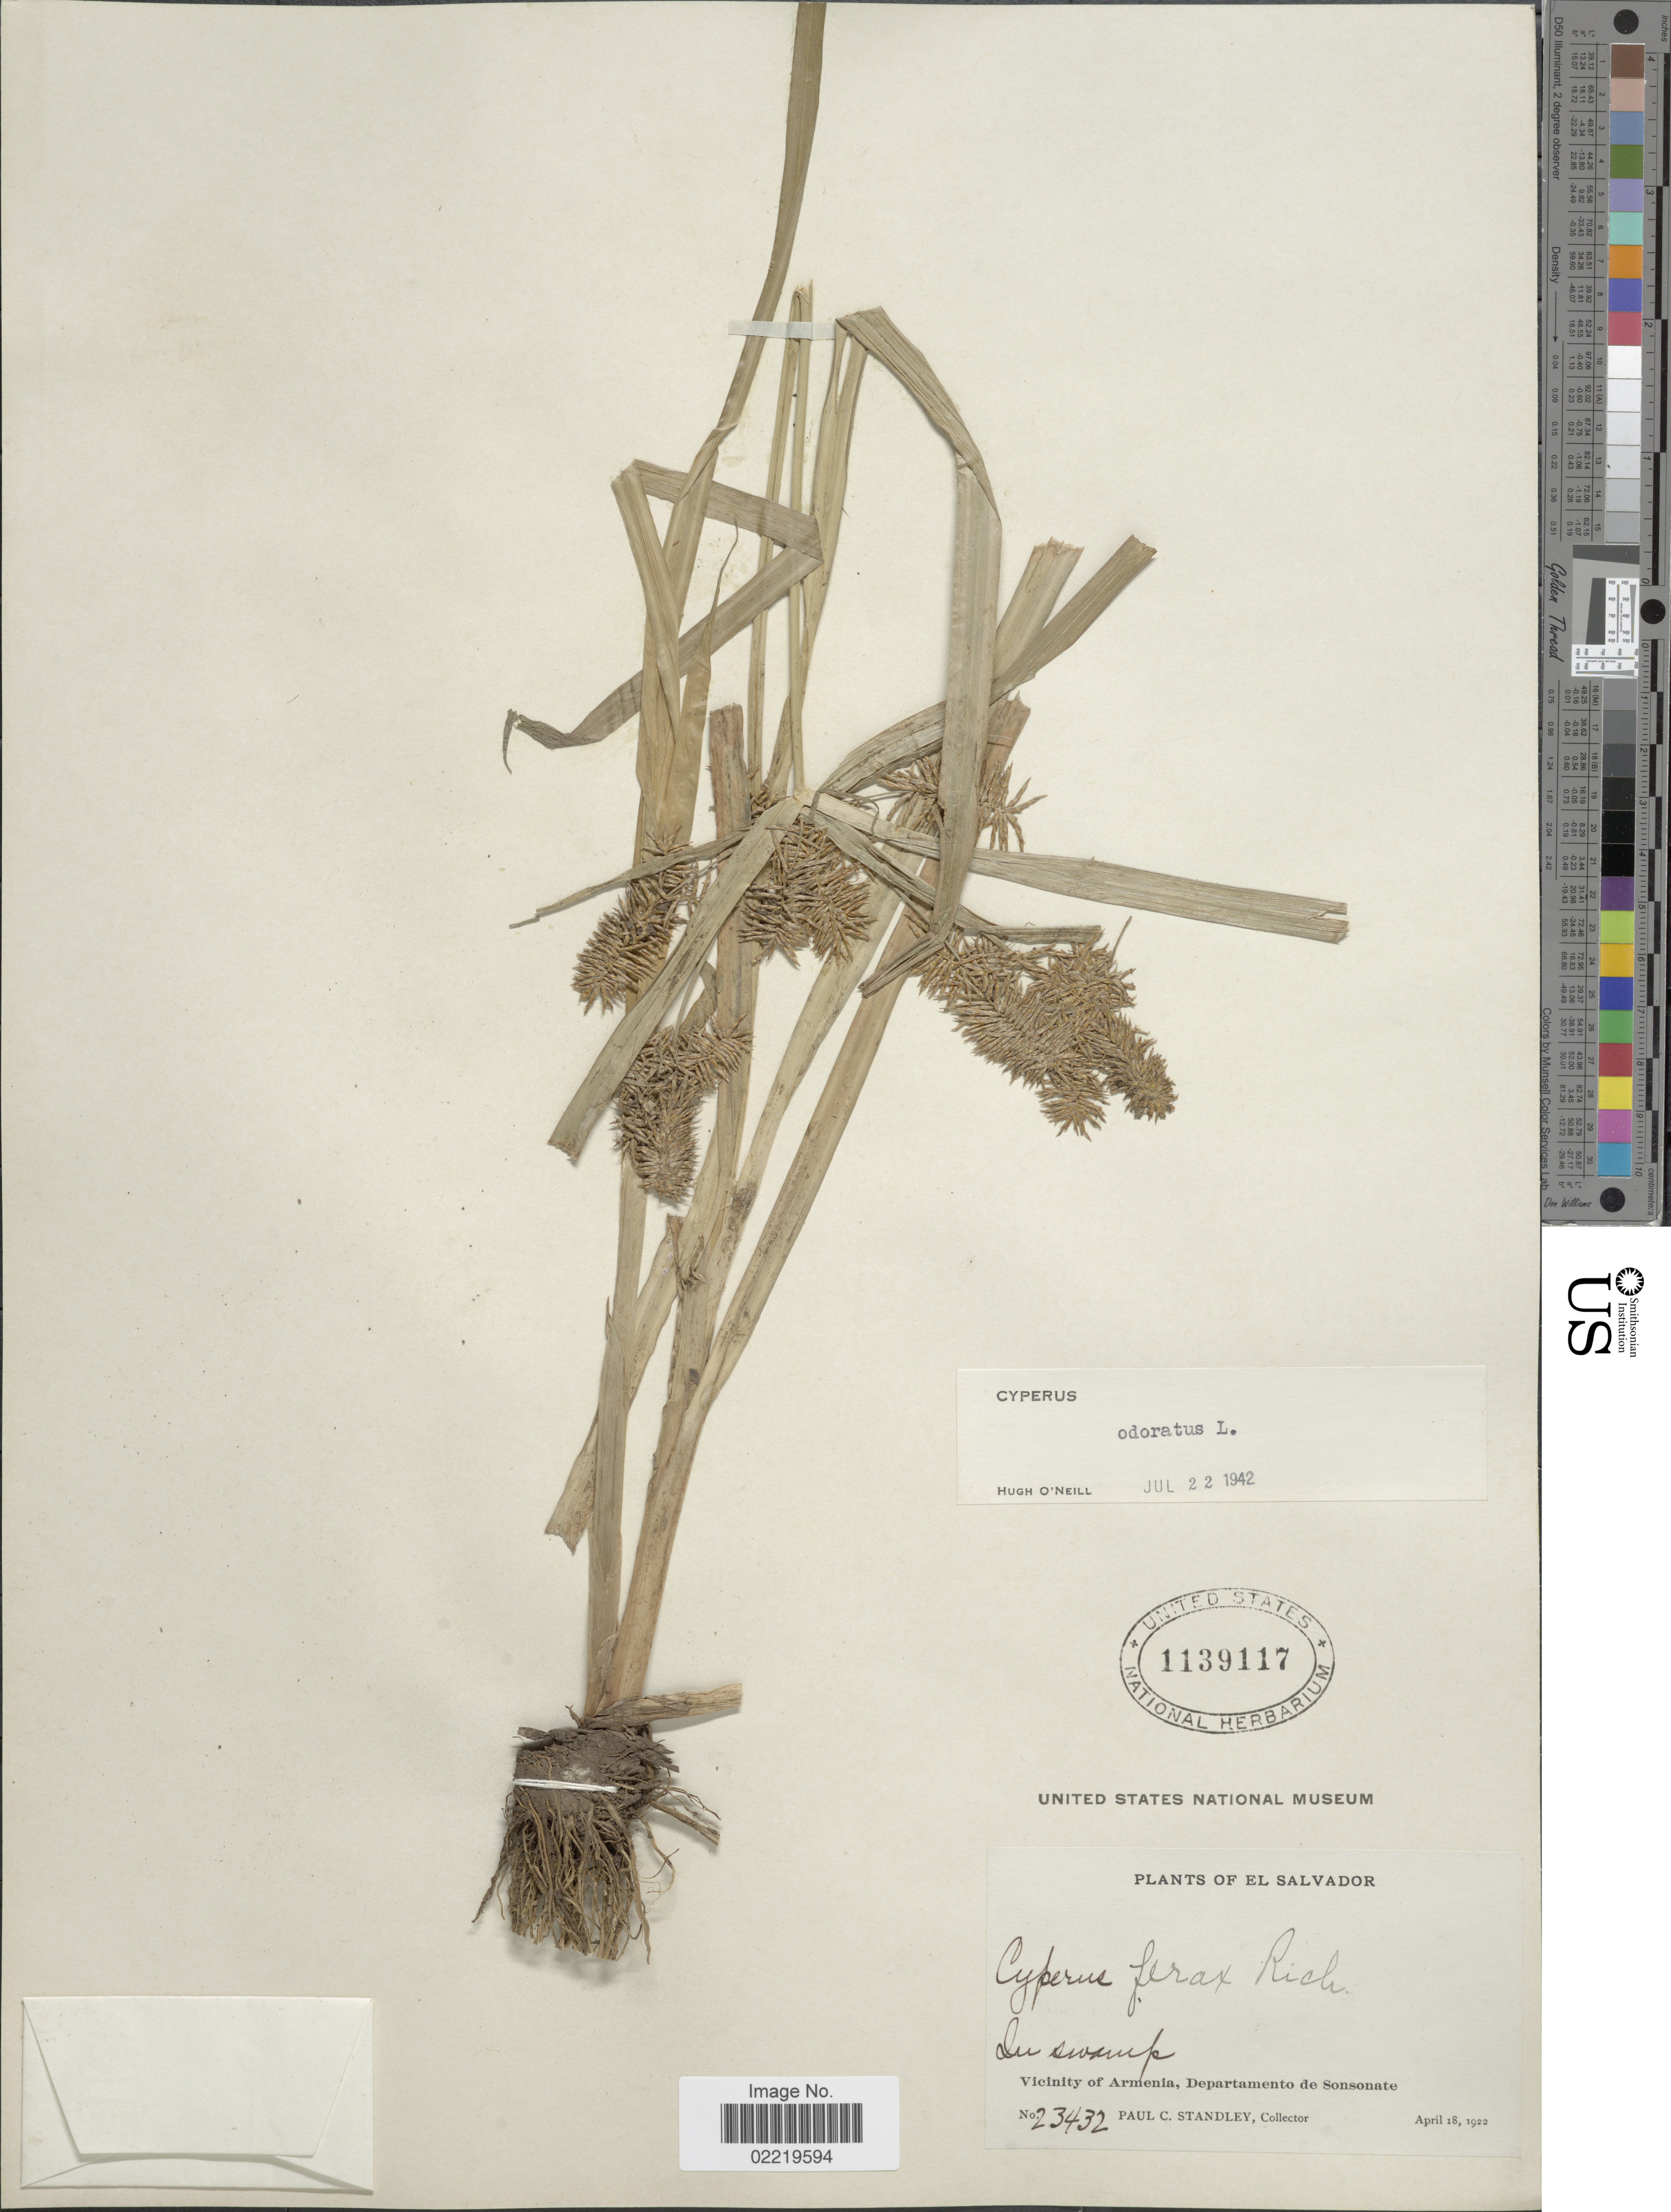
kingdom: Plantae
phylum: Tracheophyta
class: Liliopsida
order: Poales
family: Cyperaceae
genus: Cyperus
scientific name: Cyperus odoratus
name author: L.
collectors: P. C. Standley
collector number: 23432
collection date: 1922-04-18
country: El Salvador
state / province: Sonsonate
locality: In swamp, Vicinity of Armenia.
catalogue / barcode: US 1139117